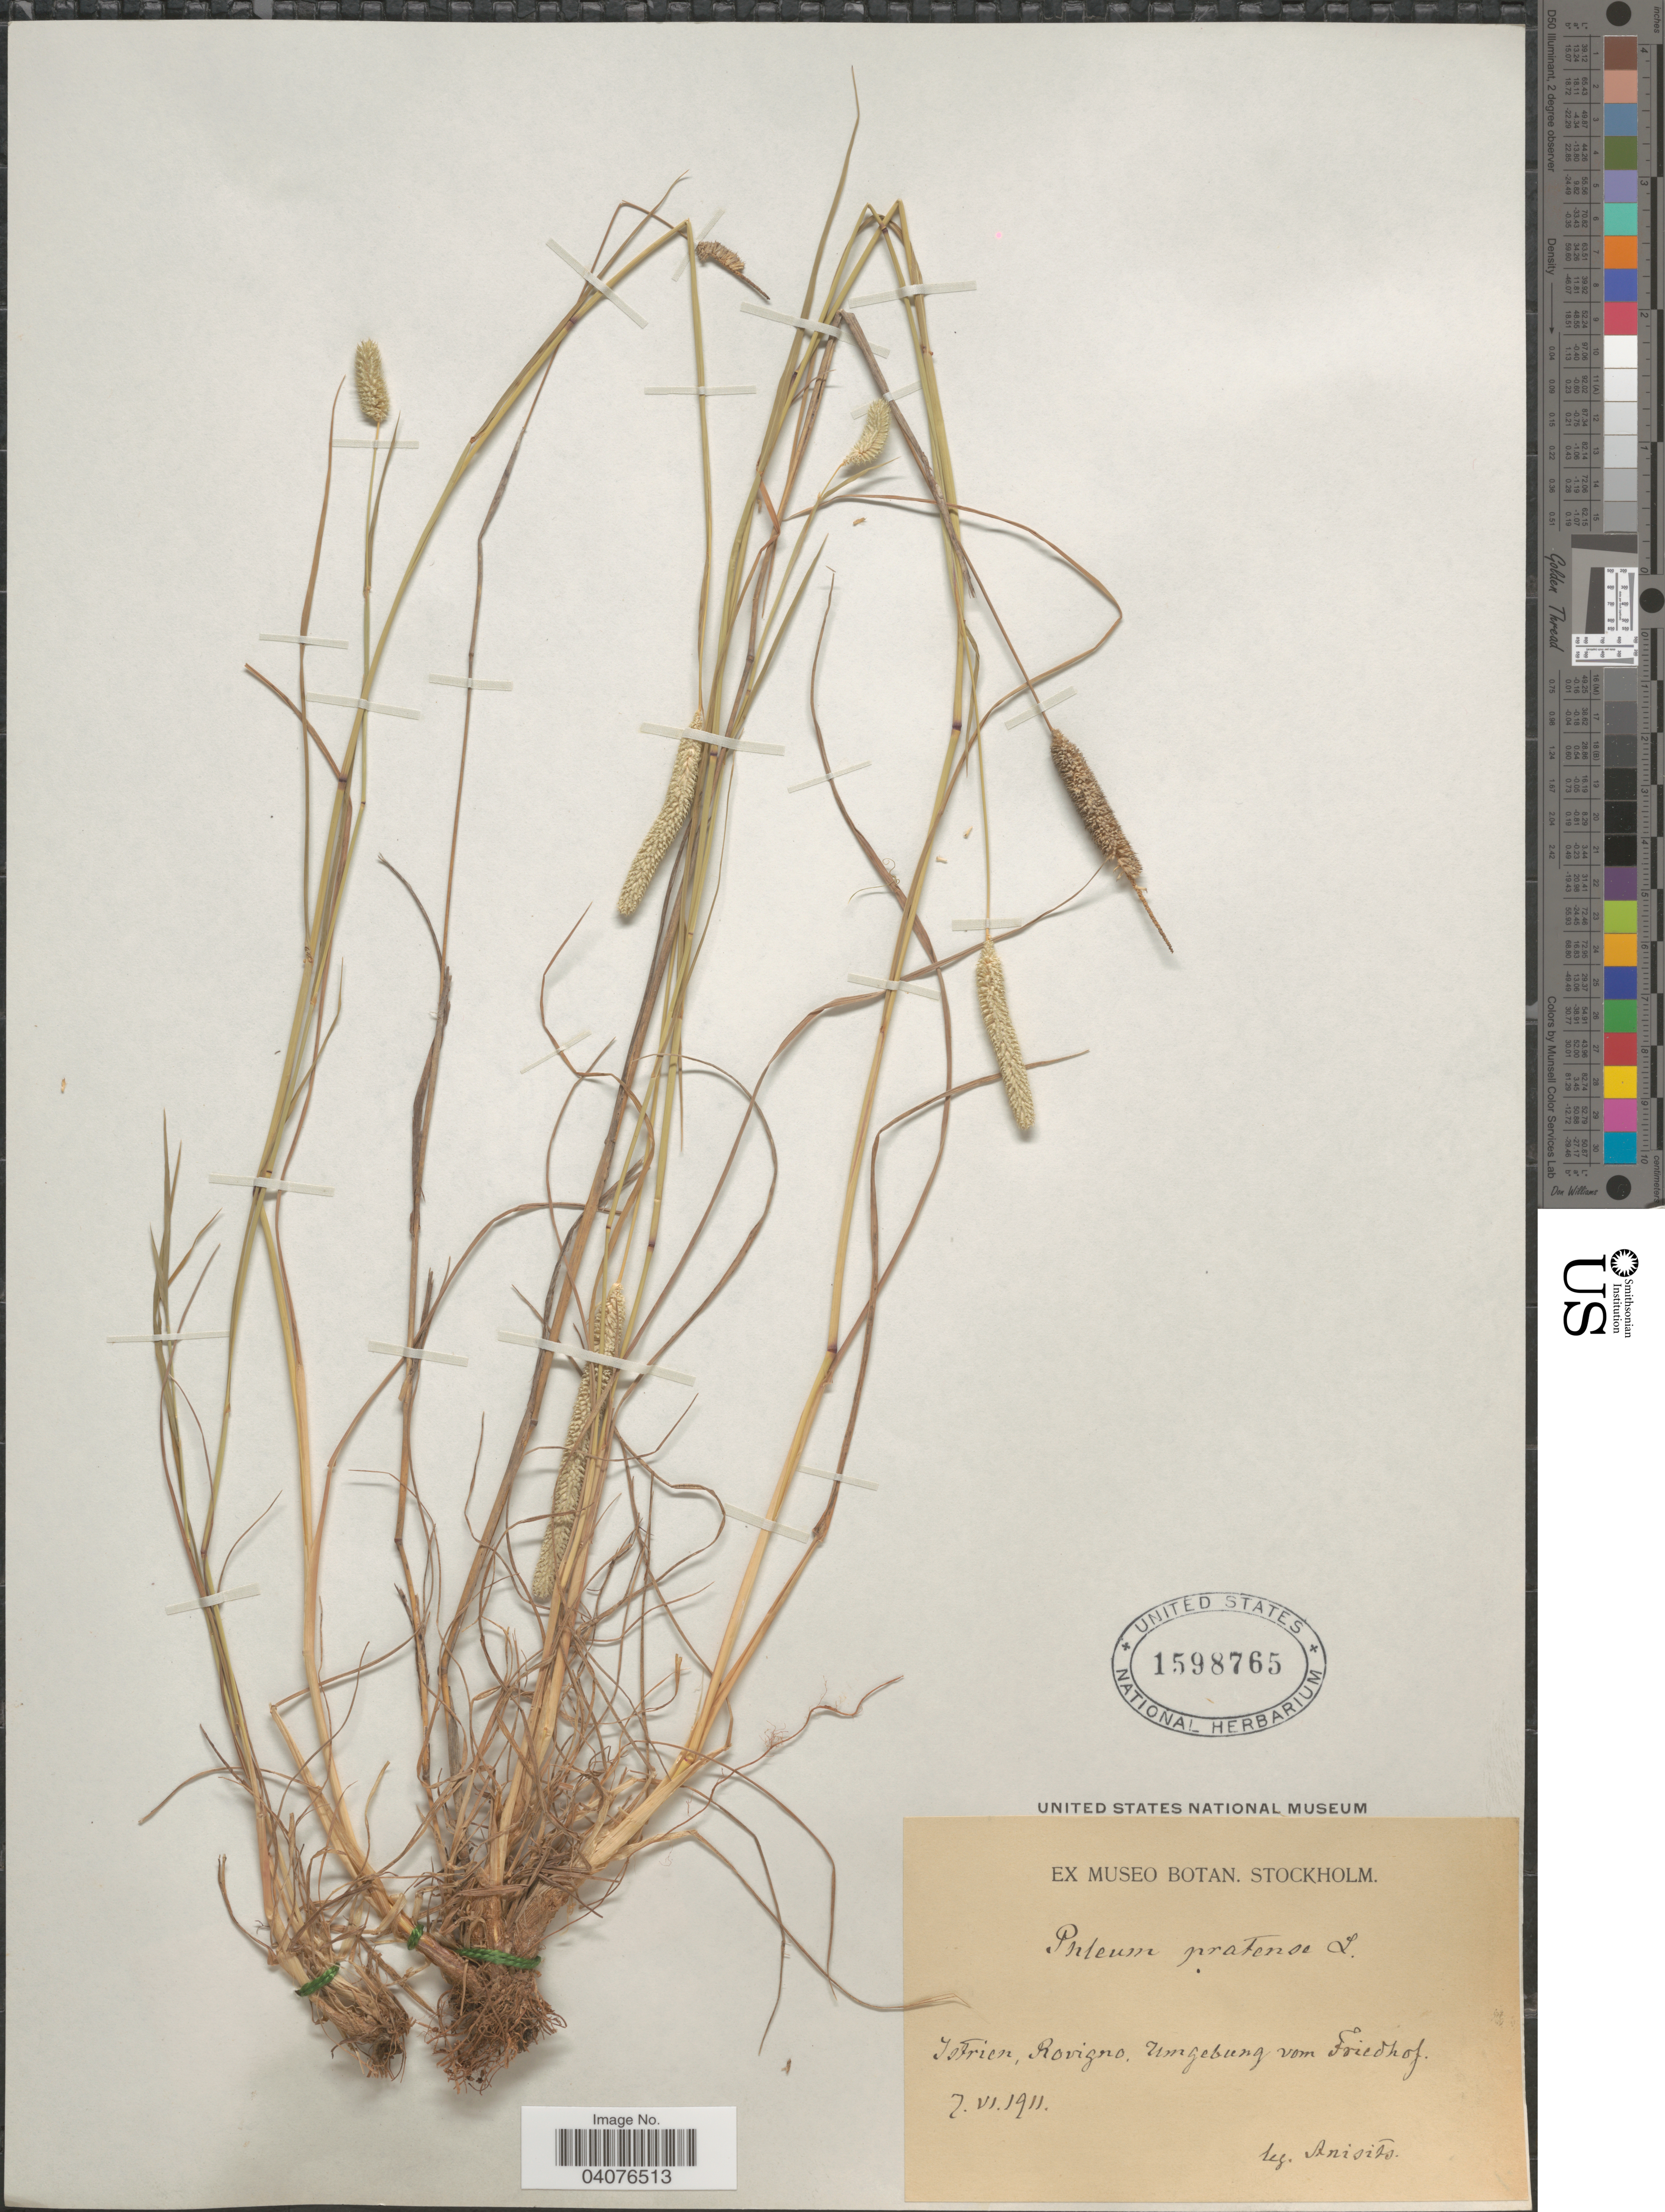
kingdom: Plantae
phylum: Tracheophyta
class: Liliopsida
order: Poales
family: Poaceae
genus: Phleum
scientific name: Phleum pratense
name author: L.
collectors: J. D. Anisits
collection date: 1911-06-07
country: Croatia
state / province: Istria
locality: Istrien, Rovigno, Umgebung vom Friedhof.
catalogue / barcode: US 1598765